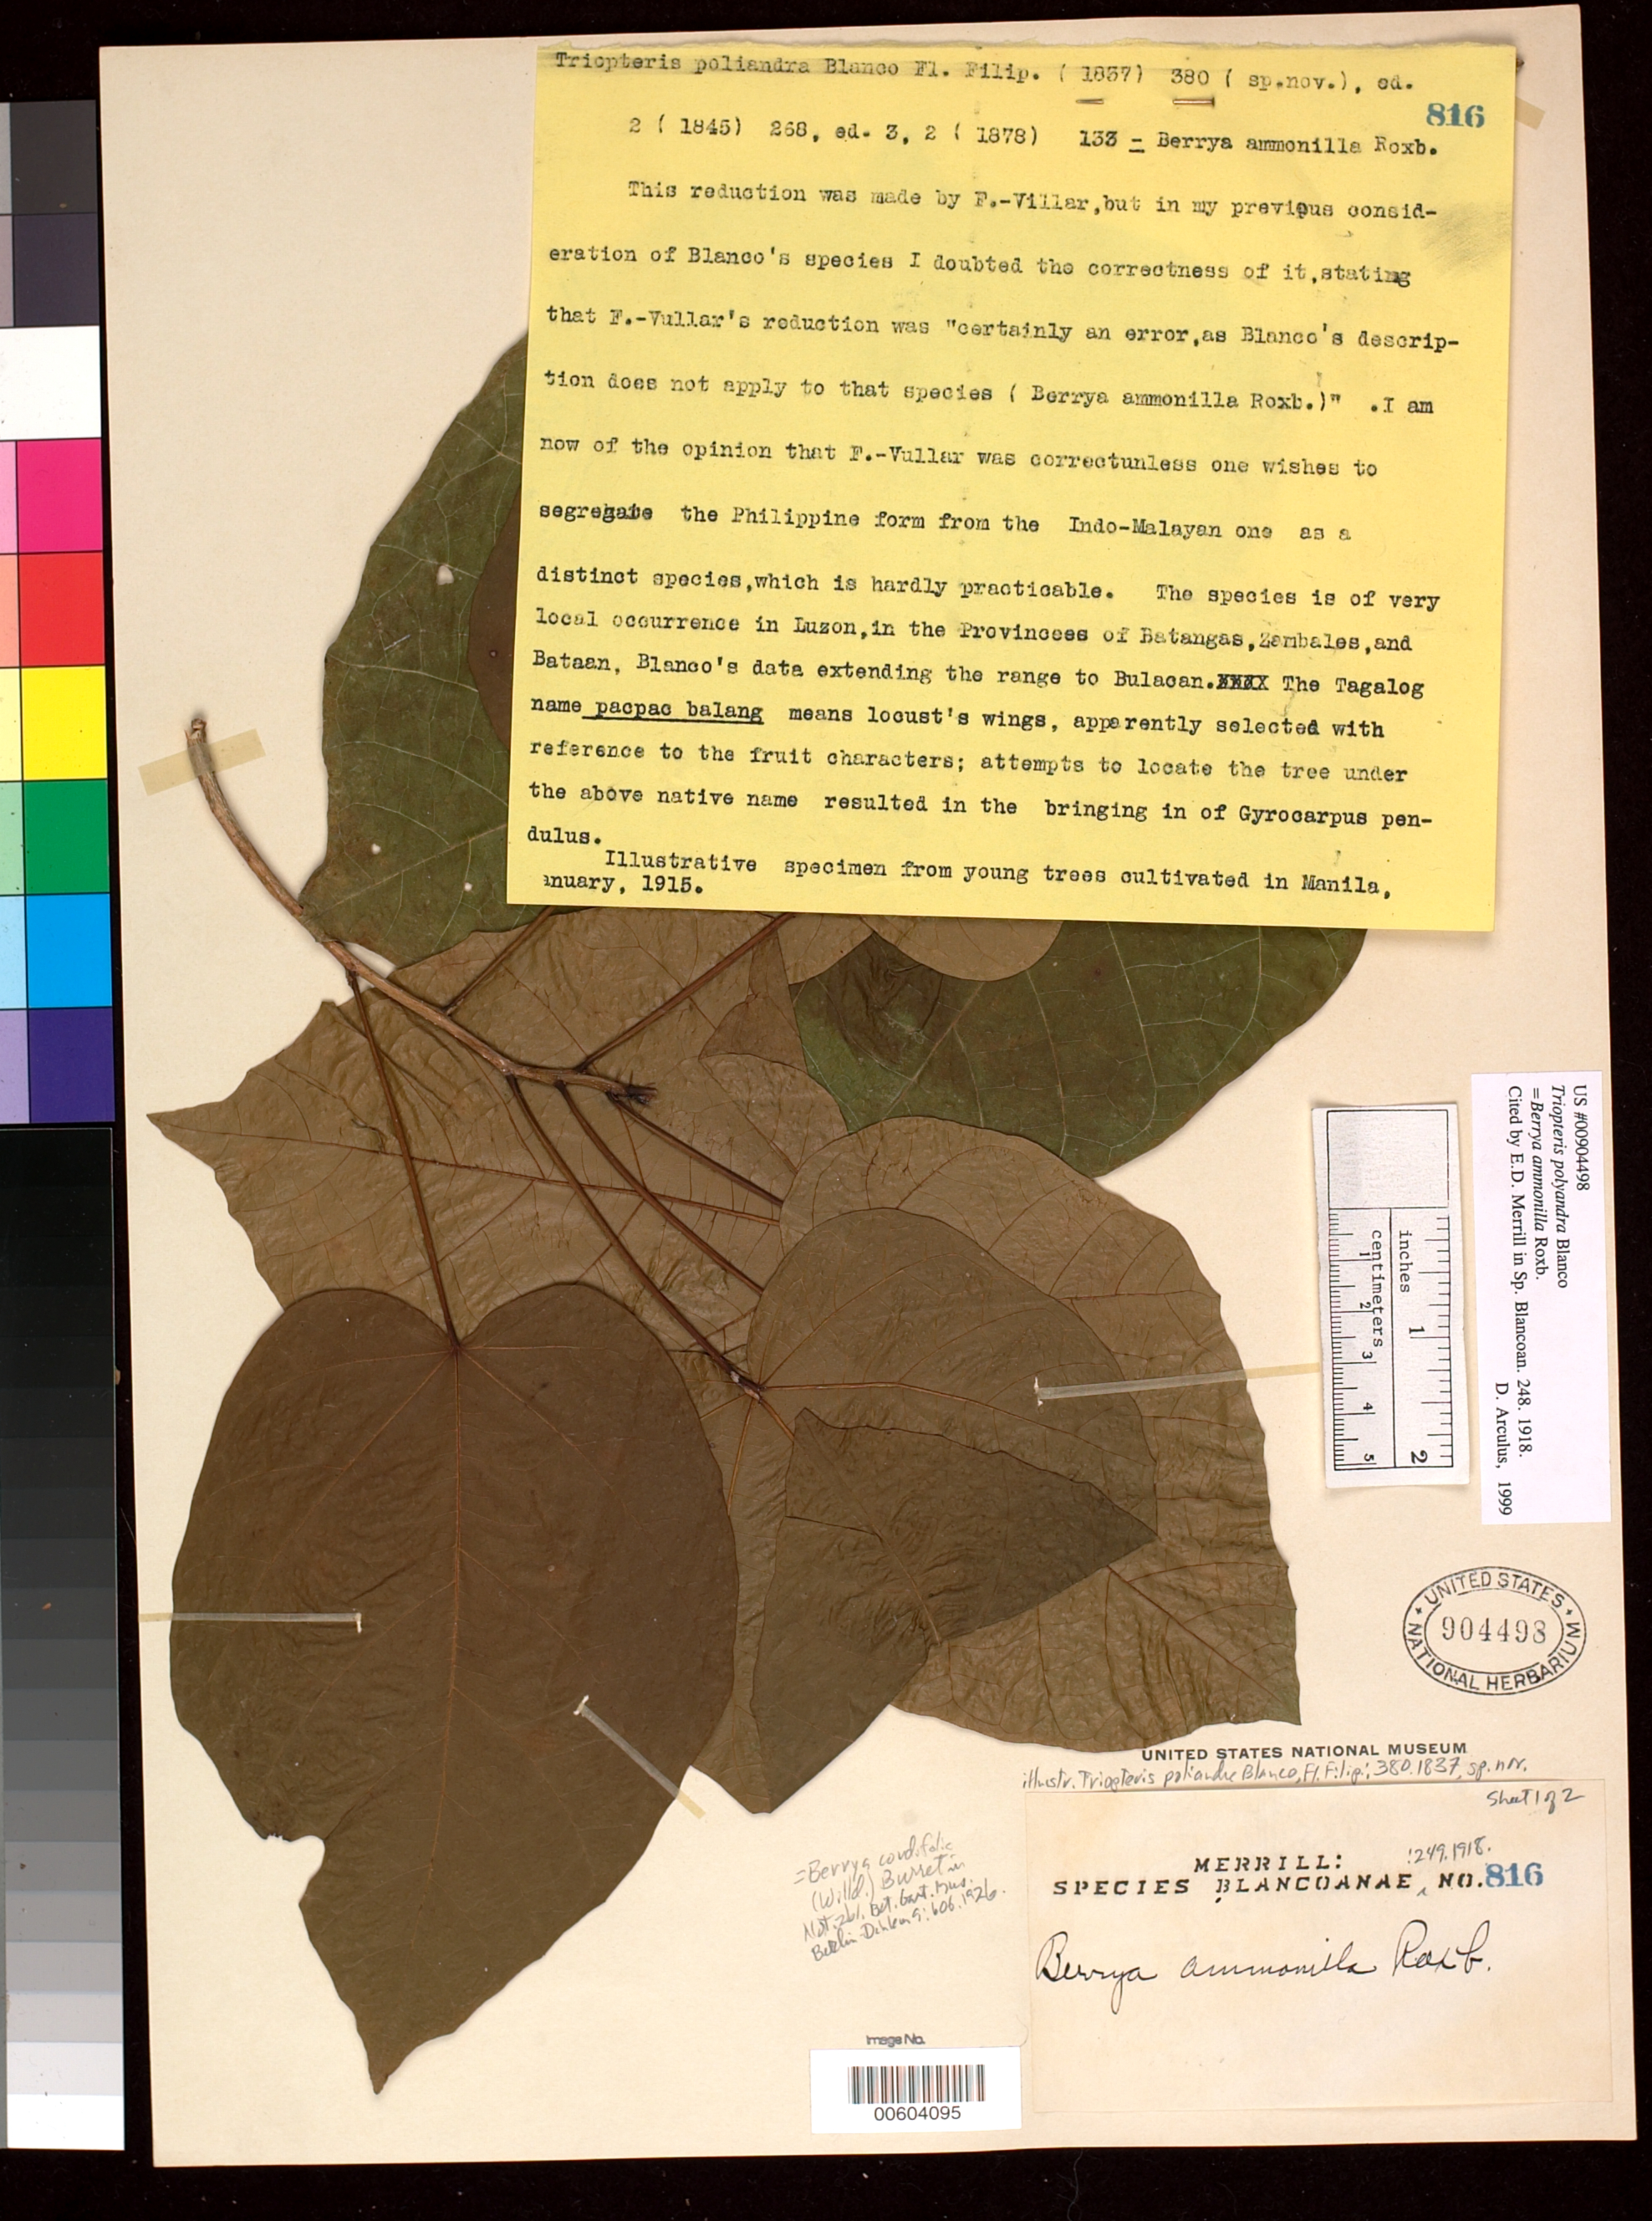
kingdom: Plantae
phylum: Tracheophyta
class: Magnoliopsida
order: Malvales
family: Malvaceae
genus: Berrya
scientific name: Berrya polyandra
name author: Blanco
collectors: E. D. Merrill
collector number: Sp. Blancoan. 0816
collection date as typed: Jan 1915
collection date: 1915-01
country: Philippines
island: Luzon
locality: Manila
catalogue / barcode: US 904498